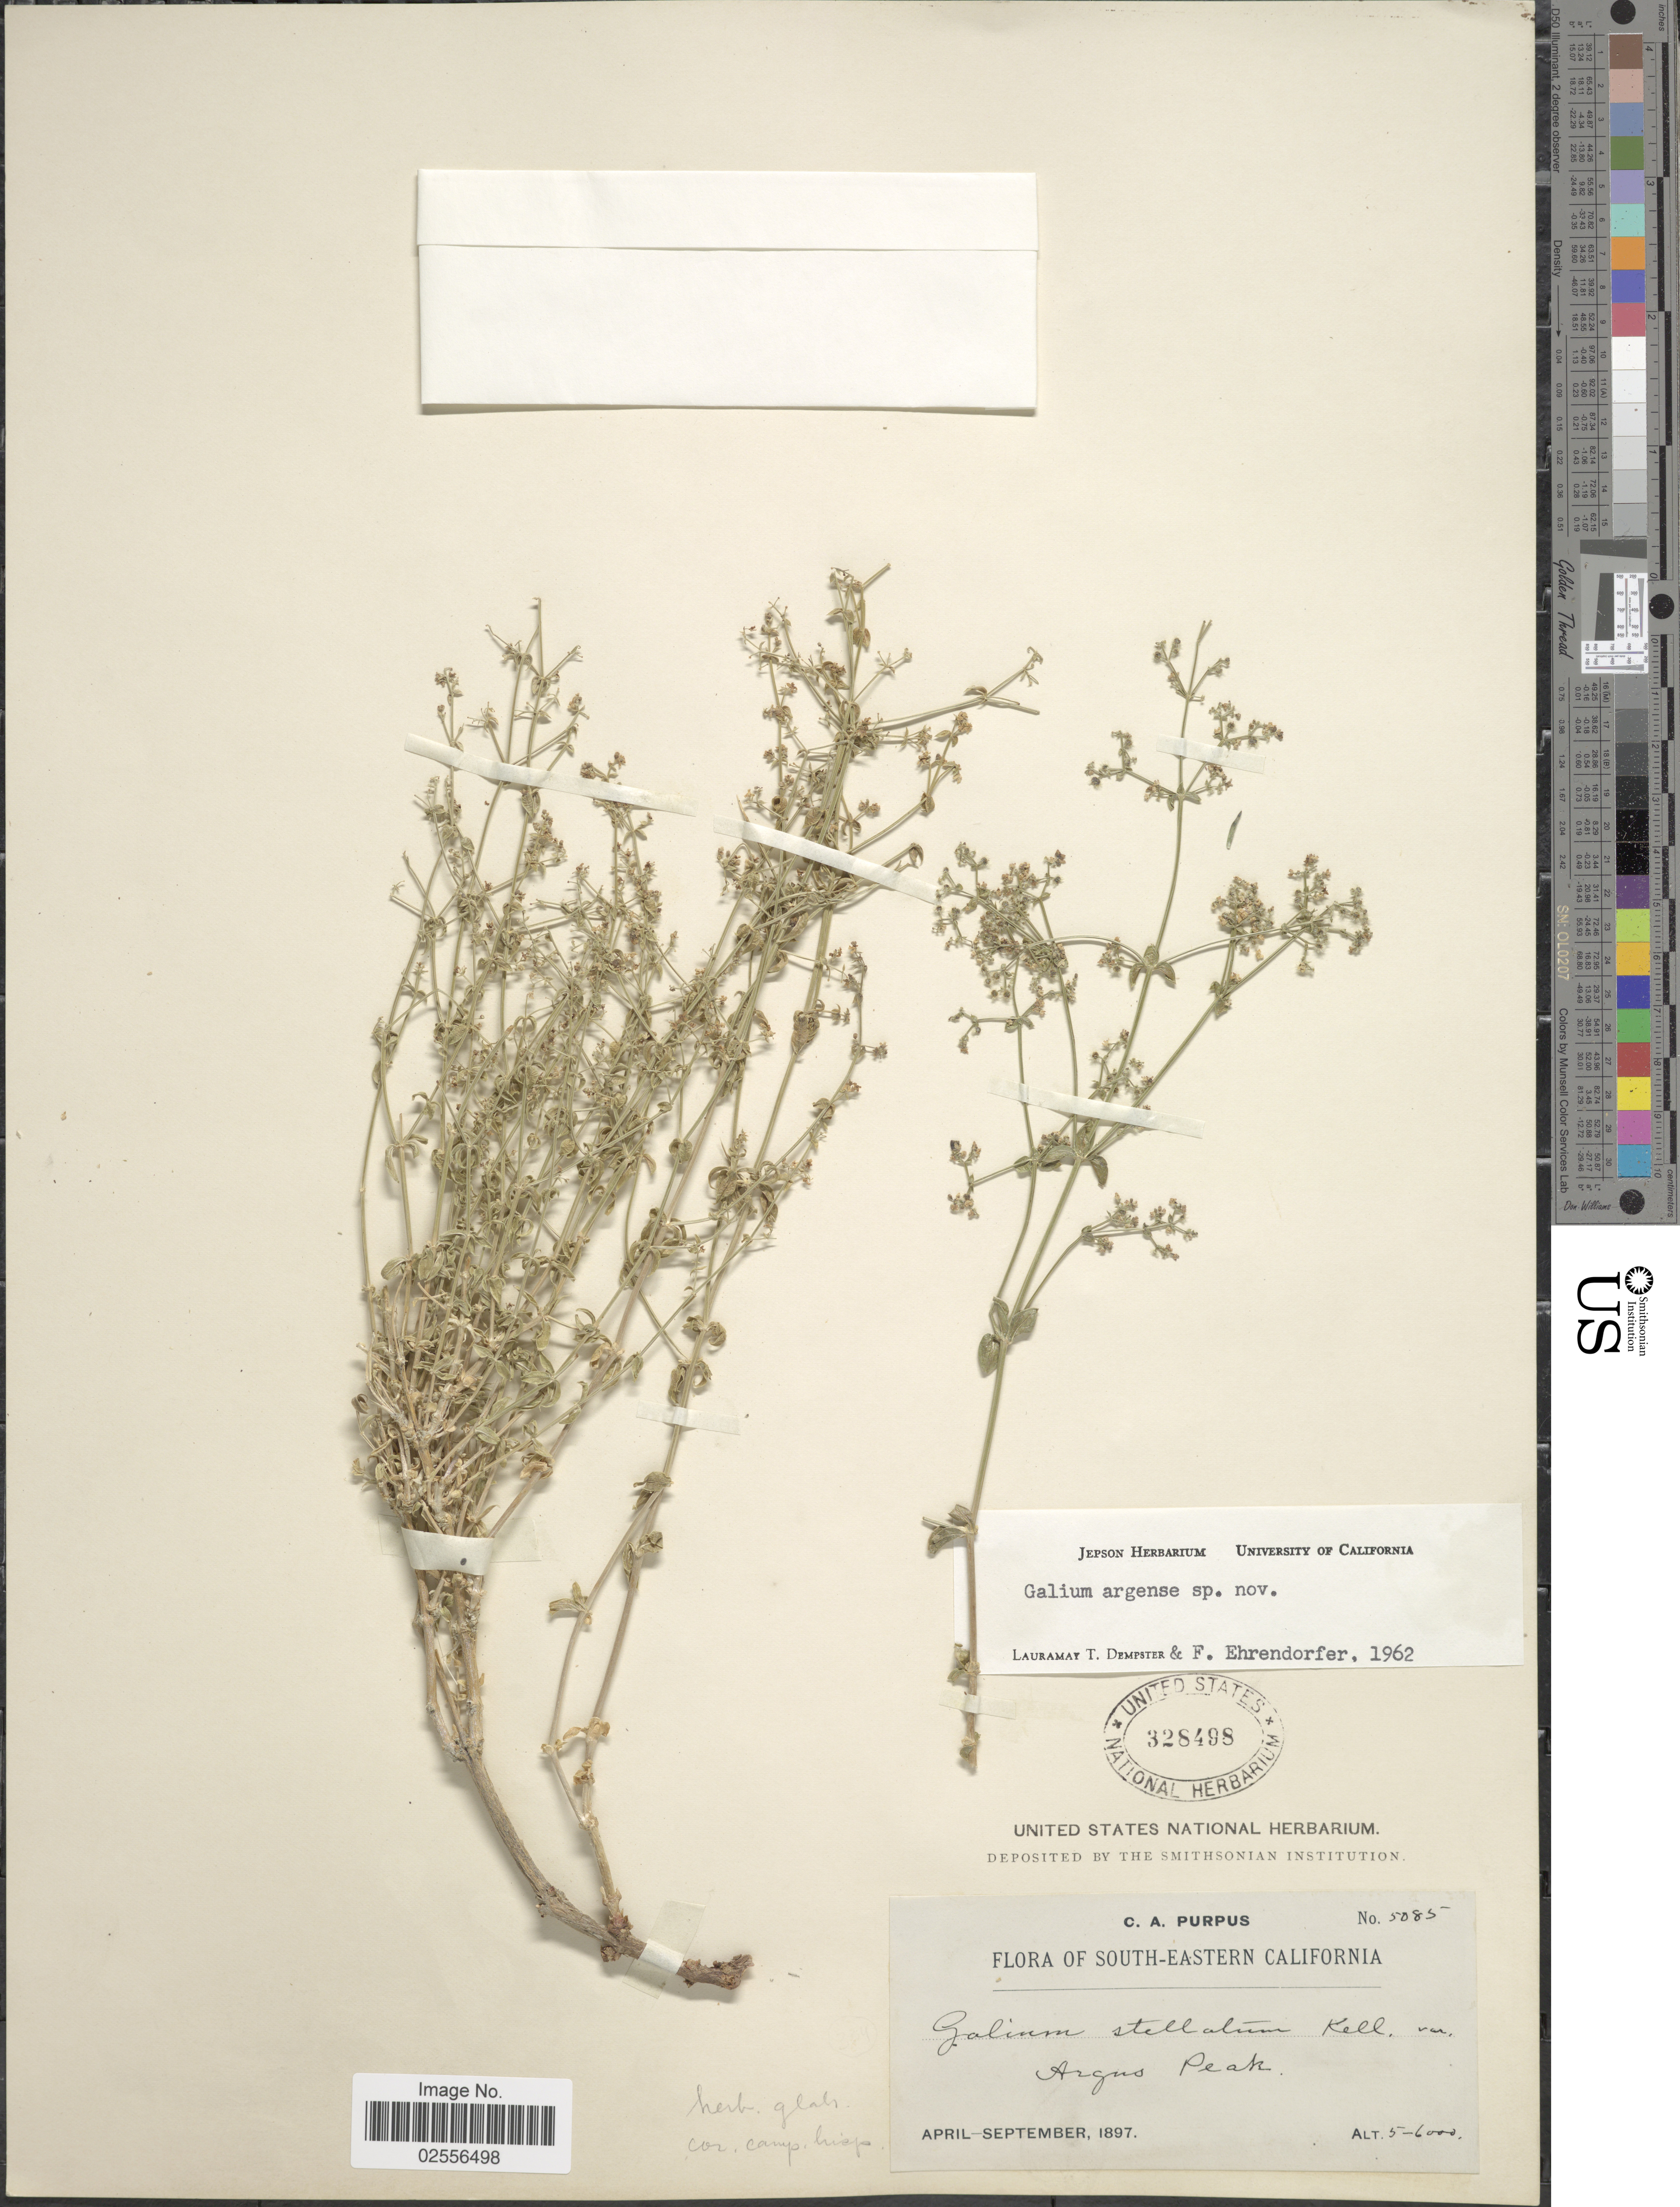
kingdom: Plantae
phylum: Tracheophyta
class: Magnoliopsida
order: Gentianales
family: Rubiaceae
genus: Galium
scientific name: Galium argense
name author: Dempster & Ehrend.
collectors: C. A. Purpus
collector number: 5085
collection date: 1897-04/1897-09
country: United States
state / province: California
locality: South-Eastern California, Argus Peak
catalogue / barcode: US 328498